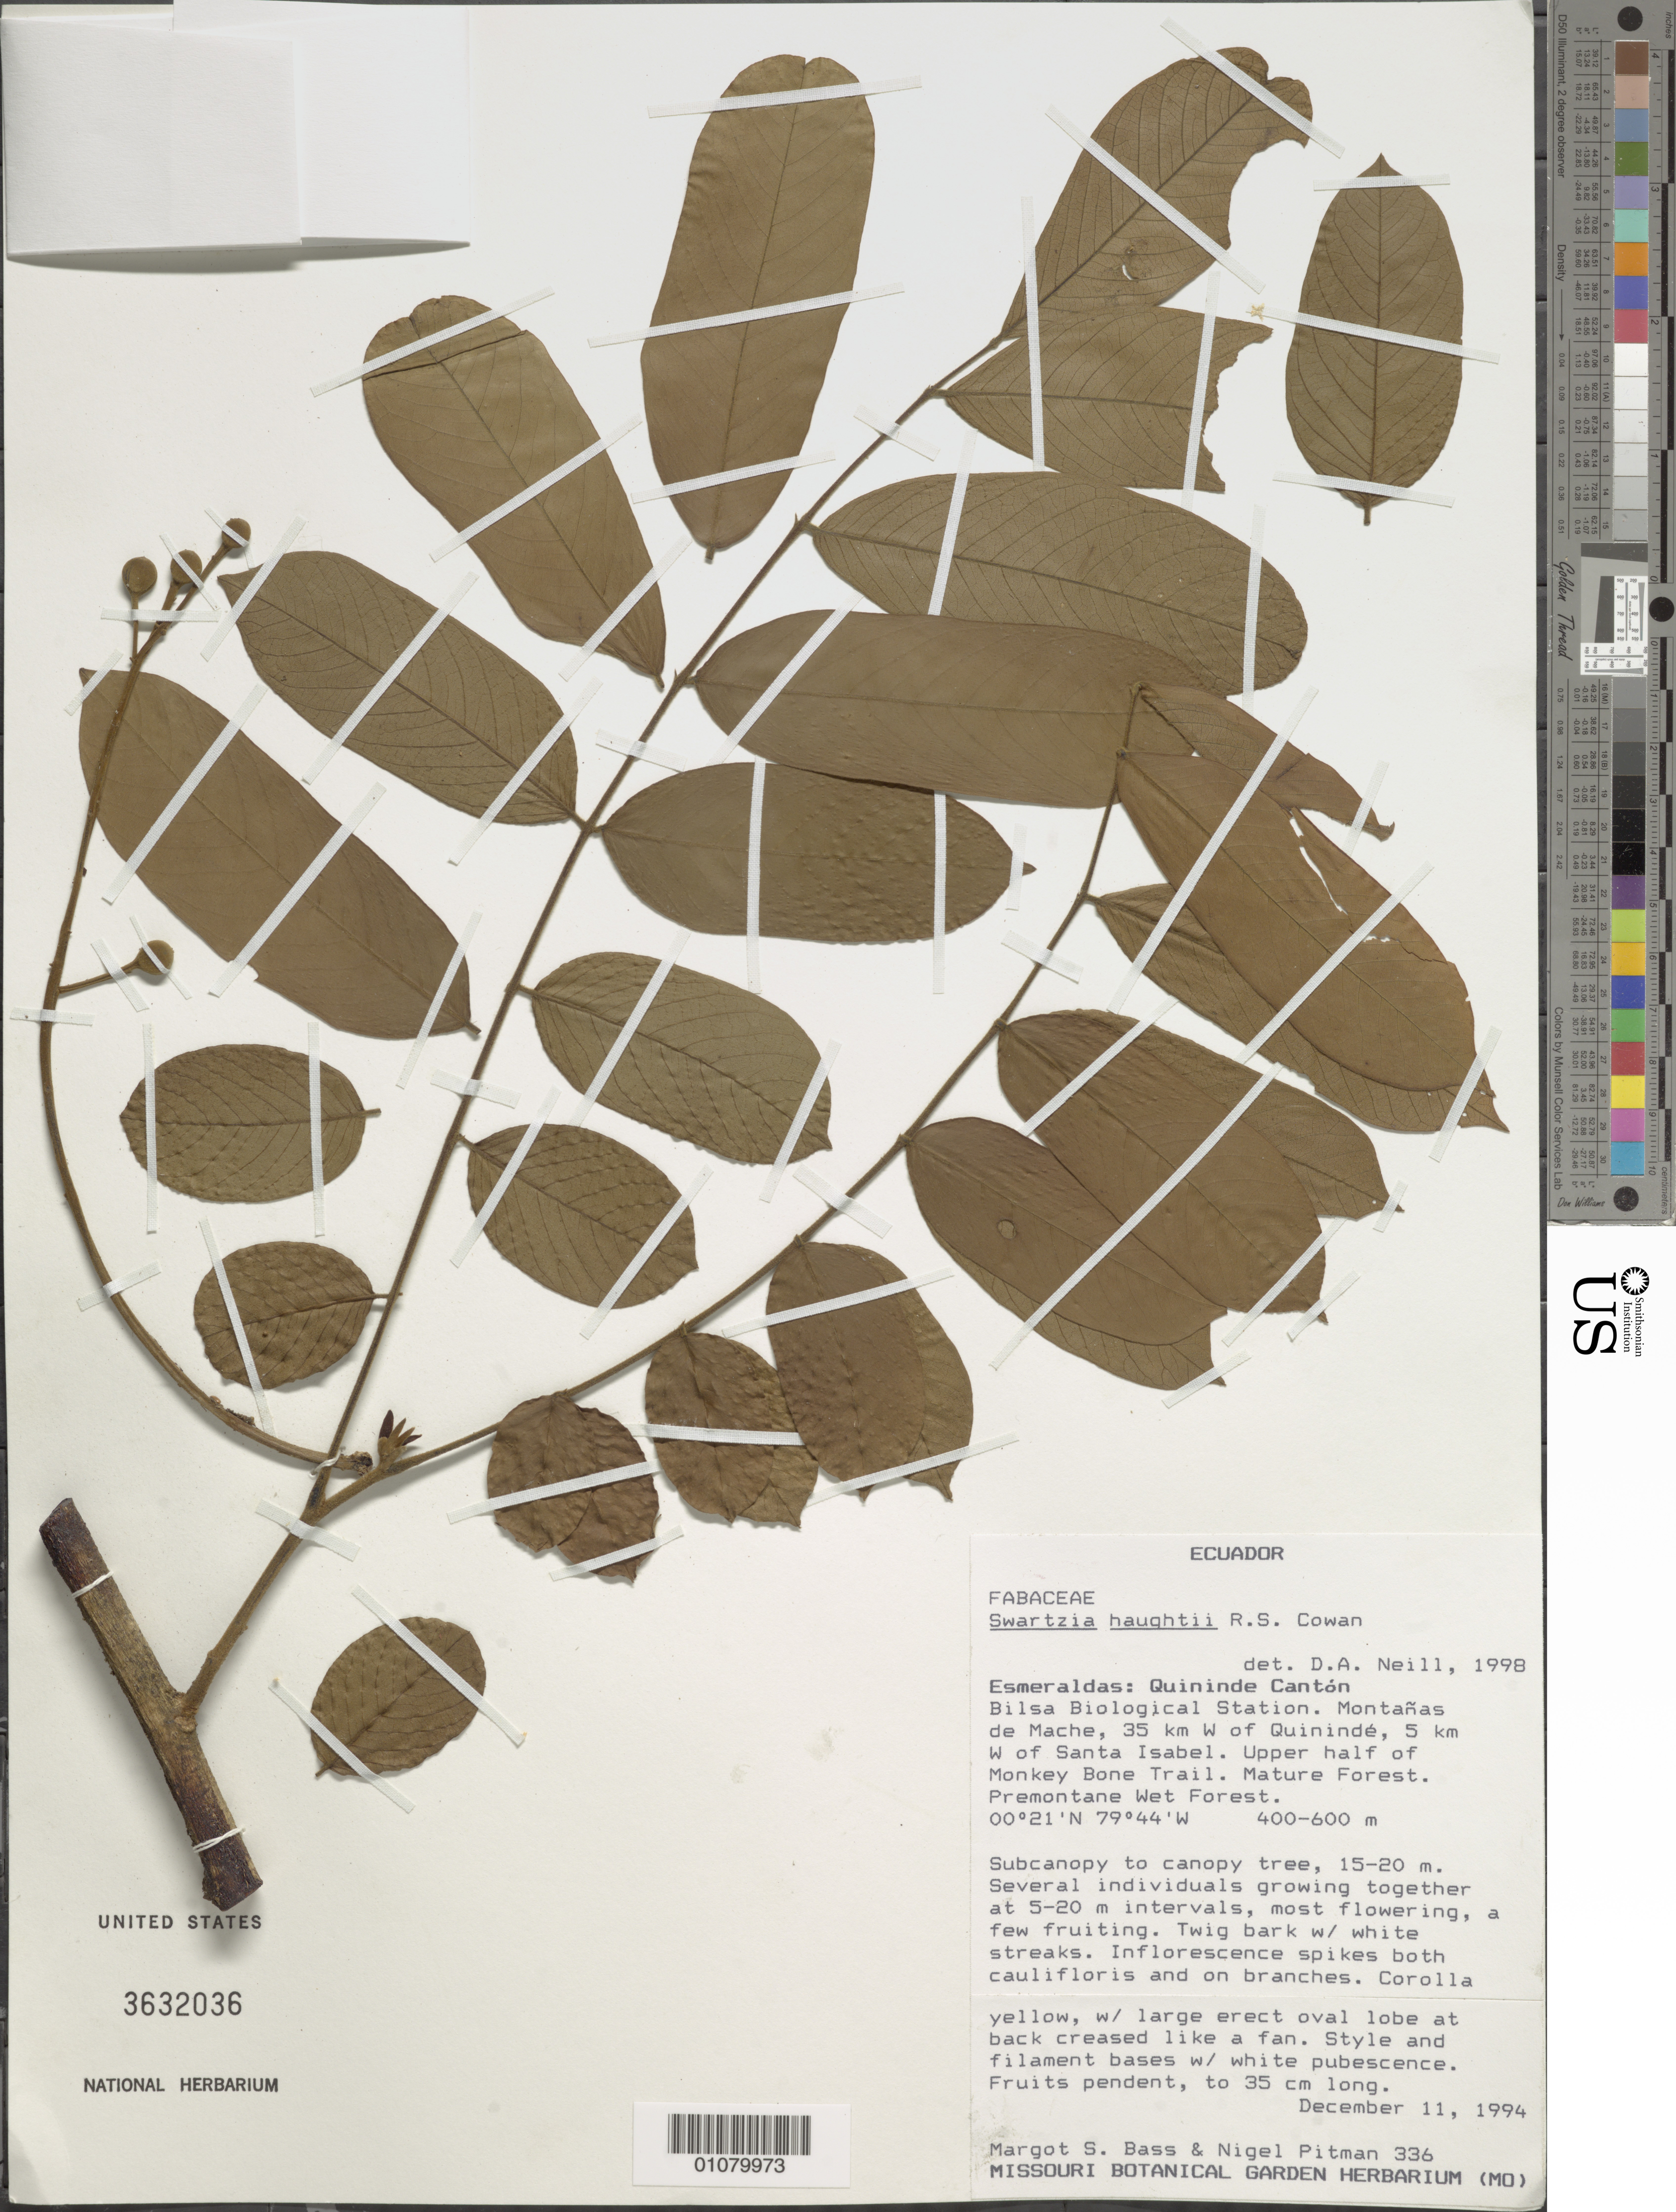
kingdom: Plantae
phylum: Tracheophyta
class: Magnoliopsida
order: Fabales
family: Fabaceae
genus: Swartzia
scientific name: Swartzia haughtii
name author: R.S. Cowan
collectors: M. Bass & N. Pitman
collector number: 336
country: Ecuador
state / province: Esmeraldas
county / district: Quinindé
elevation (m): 400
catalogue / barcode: US 3632036